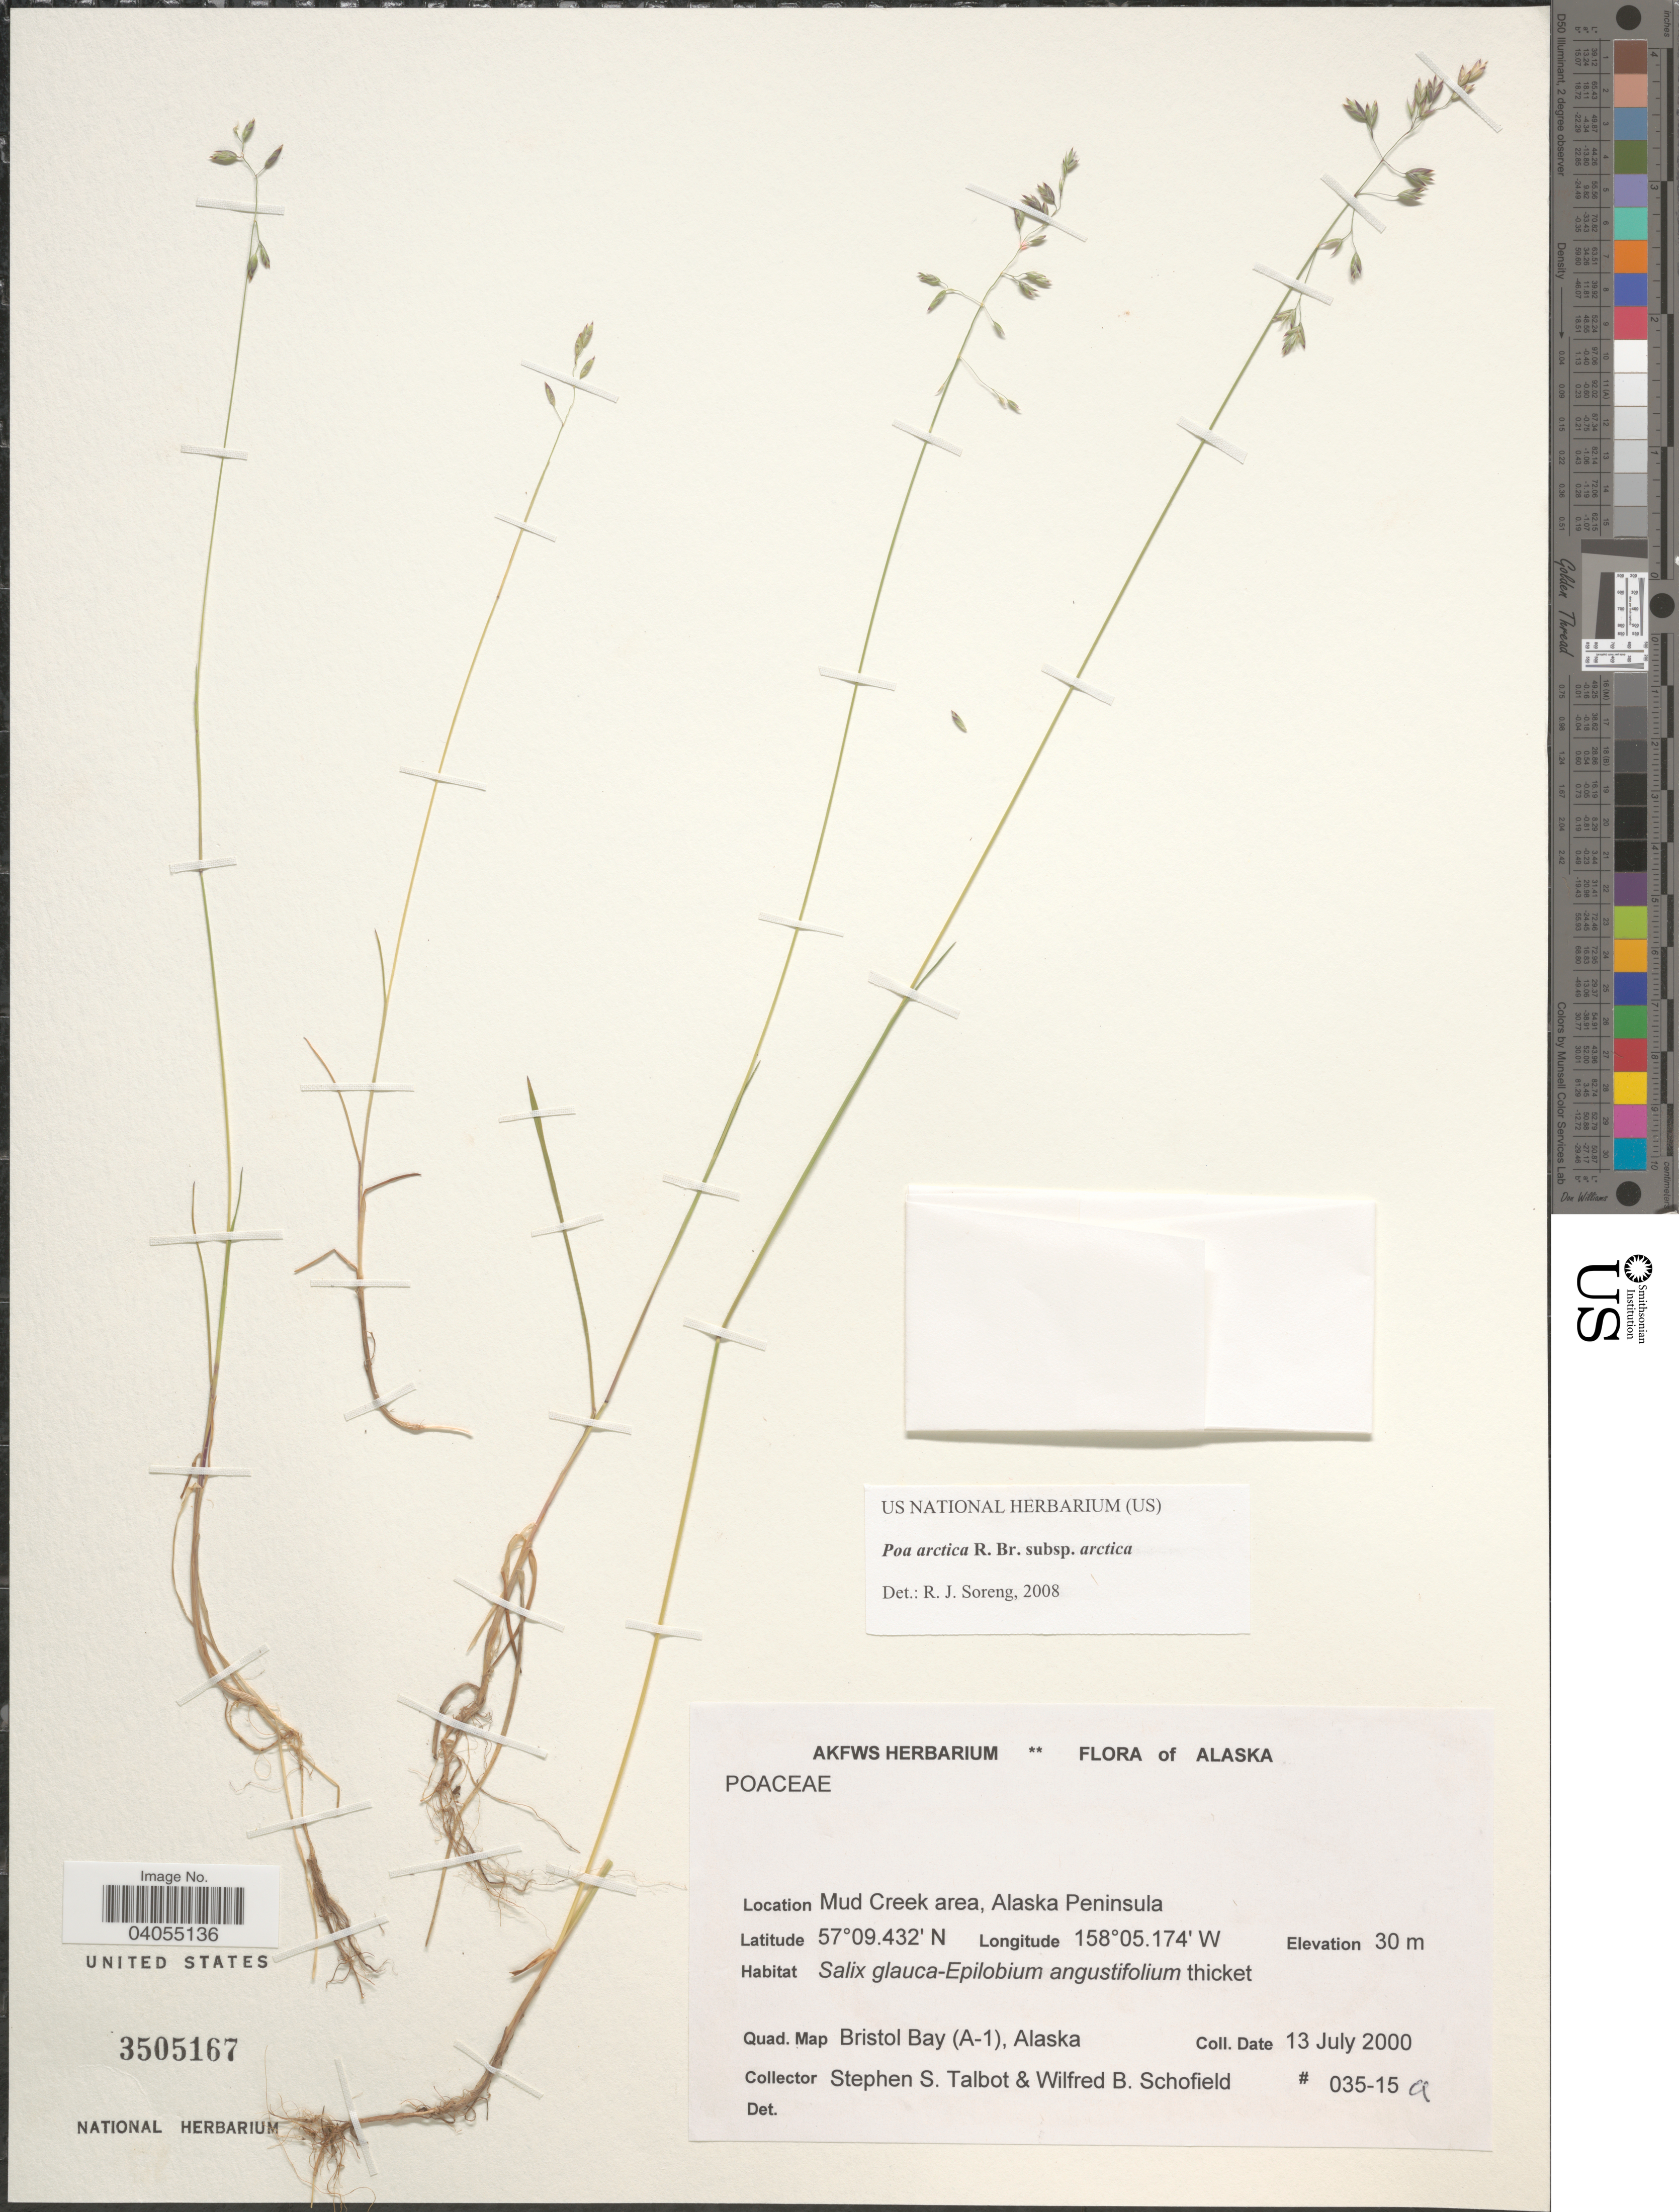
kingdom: Plantae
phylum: Tracheophyta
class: Liliopsida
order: Poales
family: Poaceae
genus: Poa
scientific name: Poa arctica subsp. arctica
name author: R. Br.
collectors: S. S. Talbot & W. Schofield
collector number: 035-15a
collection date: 2000-07-13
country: United States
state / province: Alaska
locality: Mud Creek area, Alaska Peninsula. Quad. Map Bristol Bay (A-1).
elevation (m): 30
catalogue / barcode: US 3505167